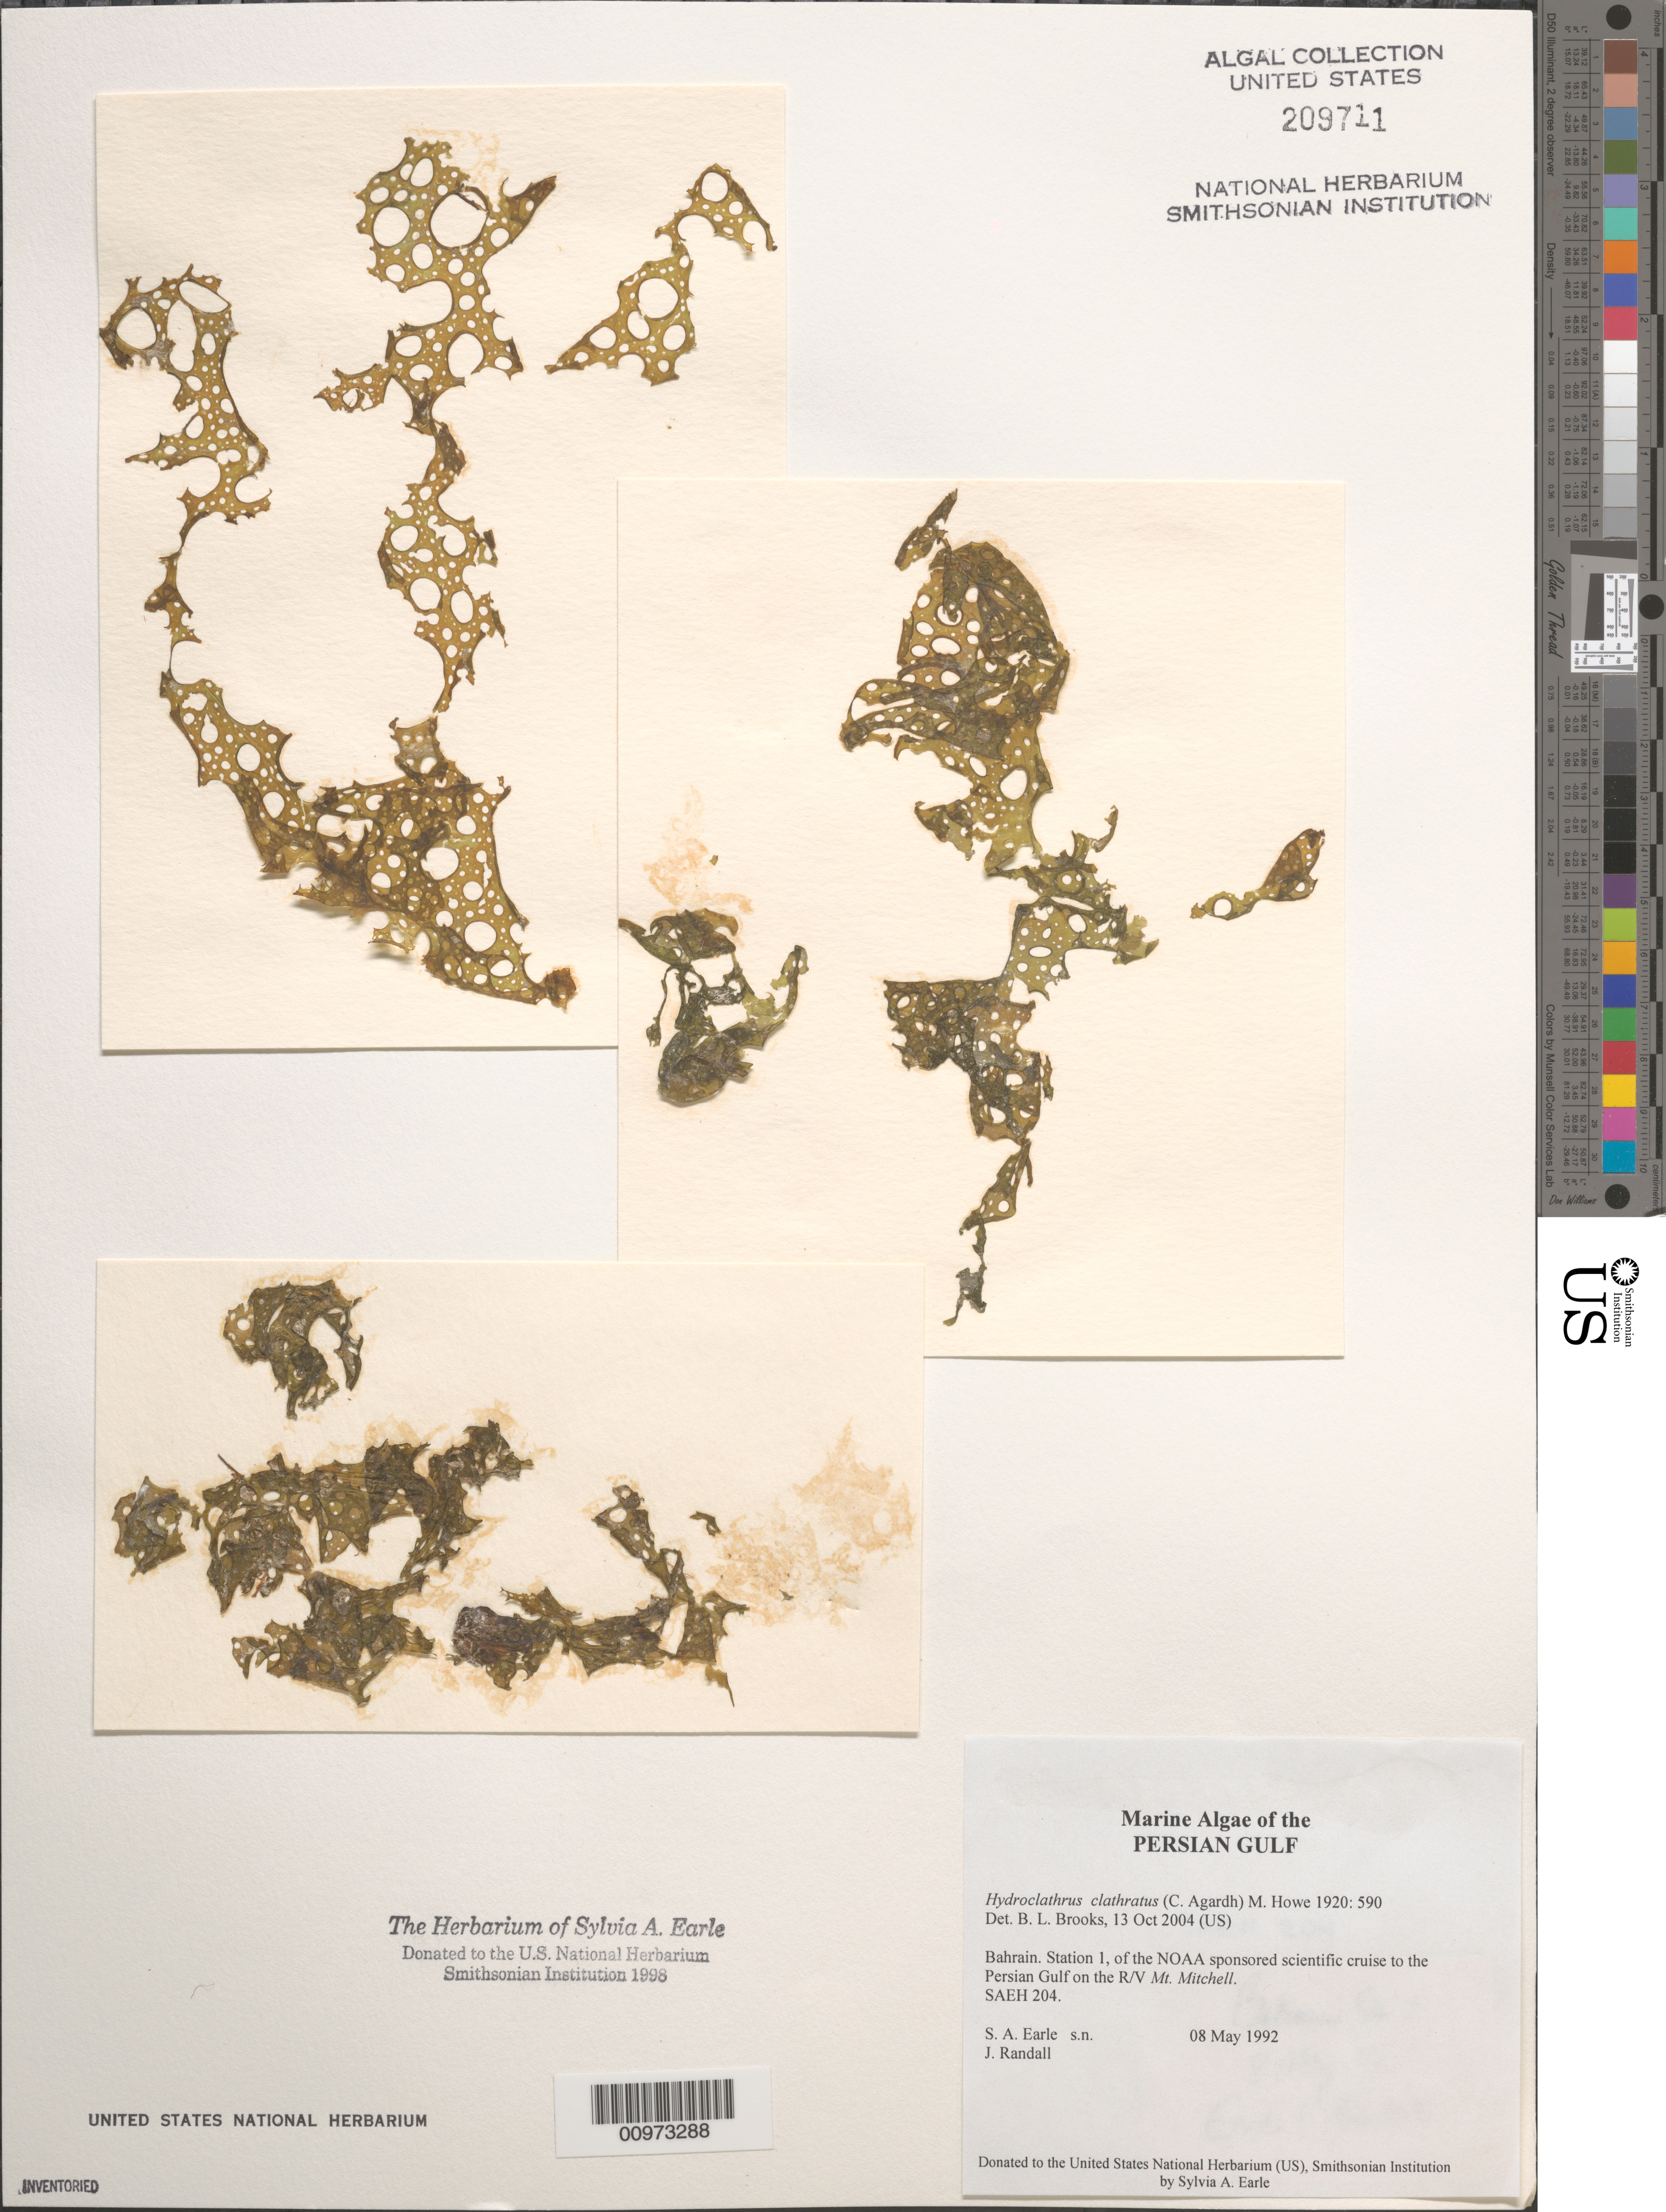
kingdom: Chromista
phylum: Ochrophyta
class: Phaeophyceae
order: Scytosiphonales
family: Scytosiphonaceae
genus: Hydroclathrus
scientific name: Hydroclathrus clathratus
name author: (C. Agardh) M. Howe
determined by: Brooks, B. L., (BOT), Smithsonian Institution - National Museum of Natural History (UNITED STATES)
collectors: S. A. Earle & J. Randall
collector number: SAEH 204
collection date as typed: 08 May 1992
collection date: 1992-05-08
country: Bahrain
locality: Persian Gulf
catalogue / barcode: US 209711